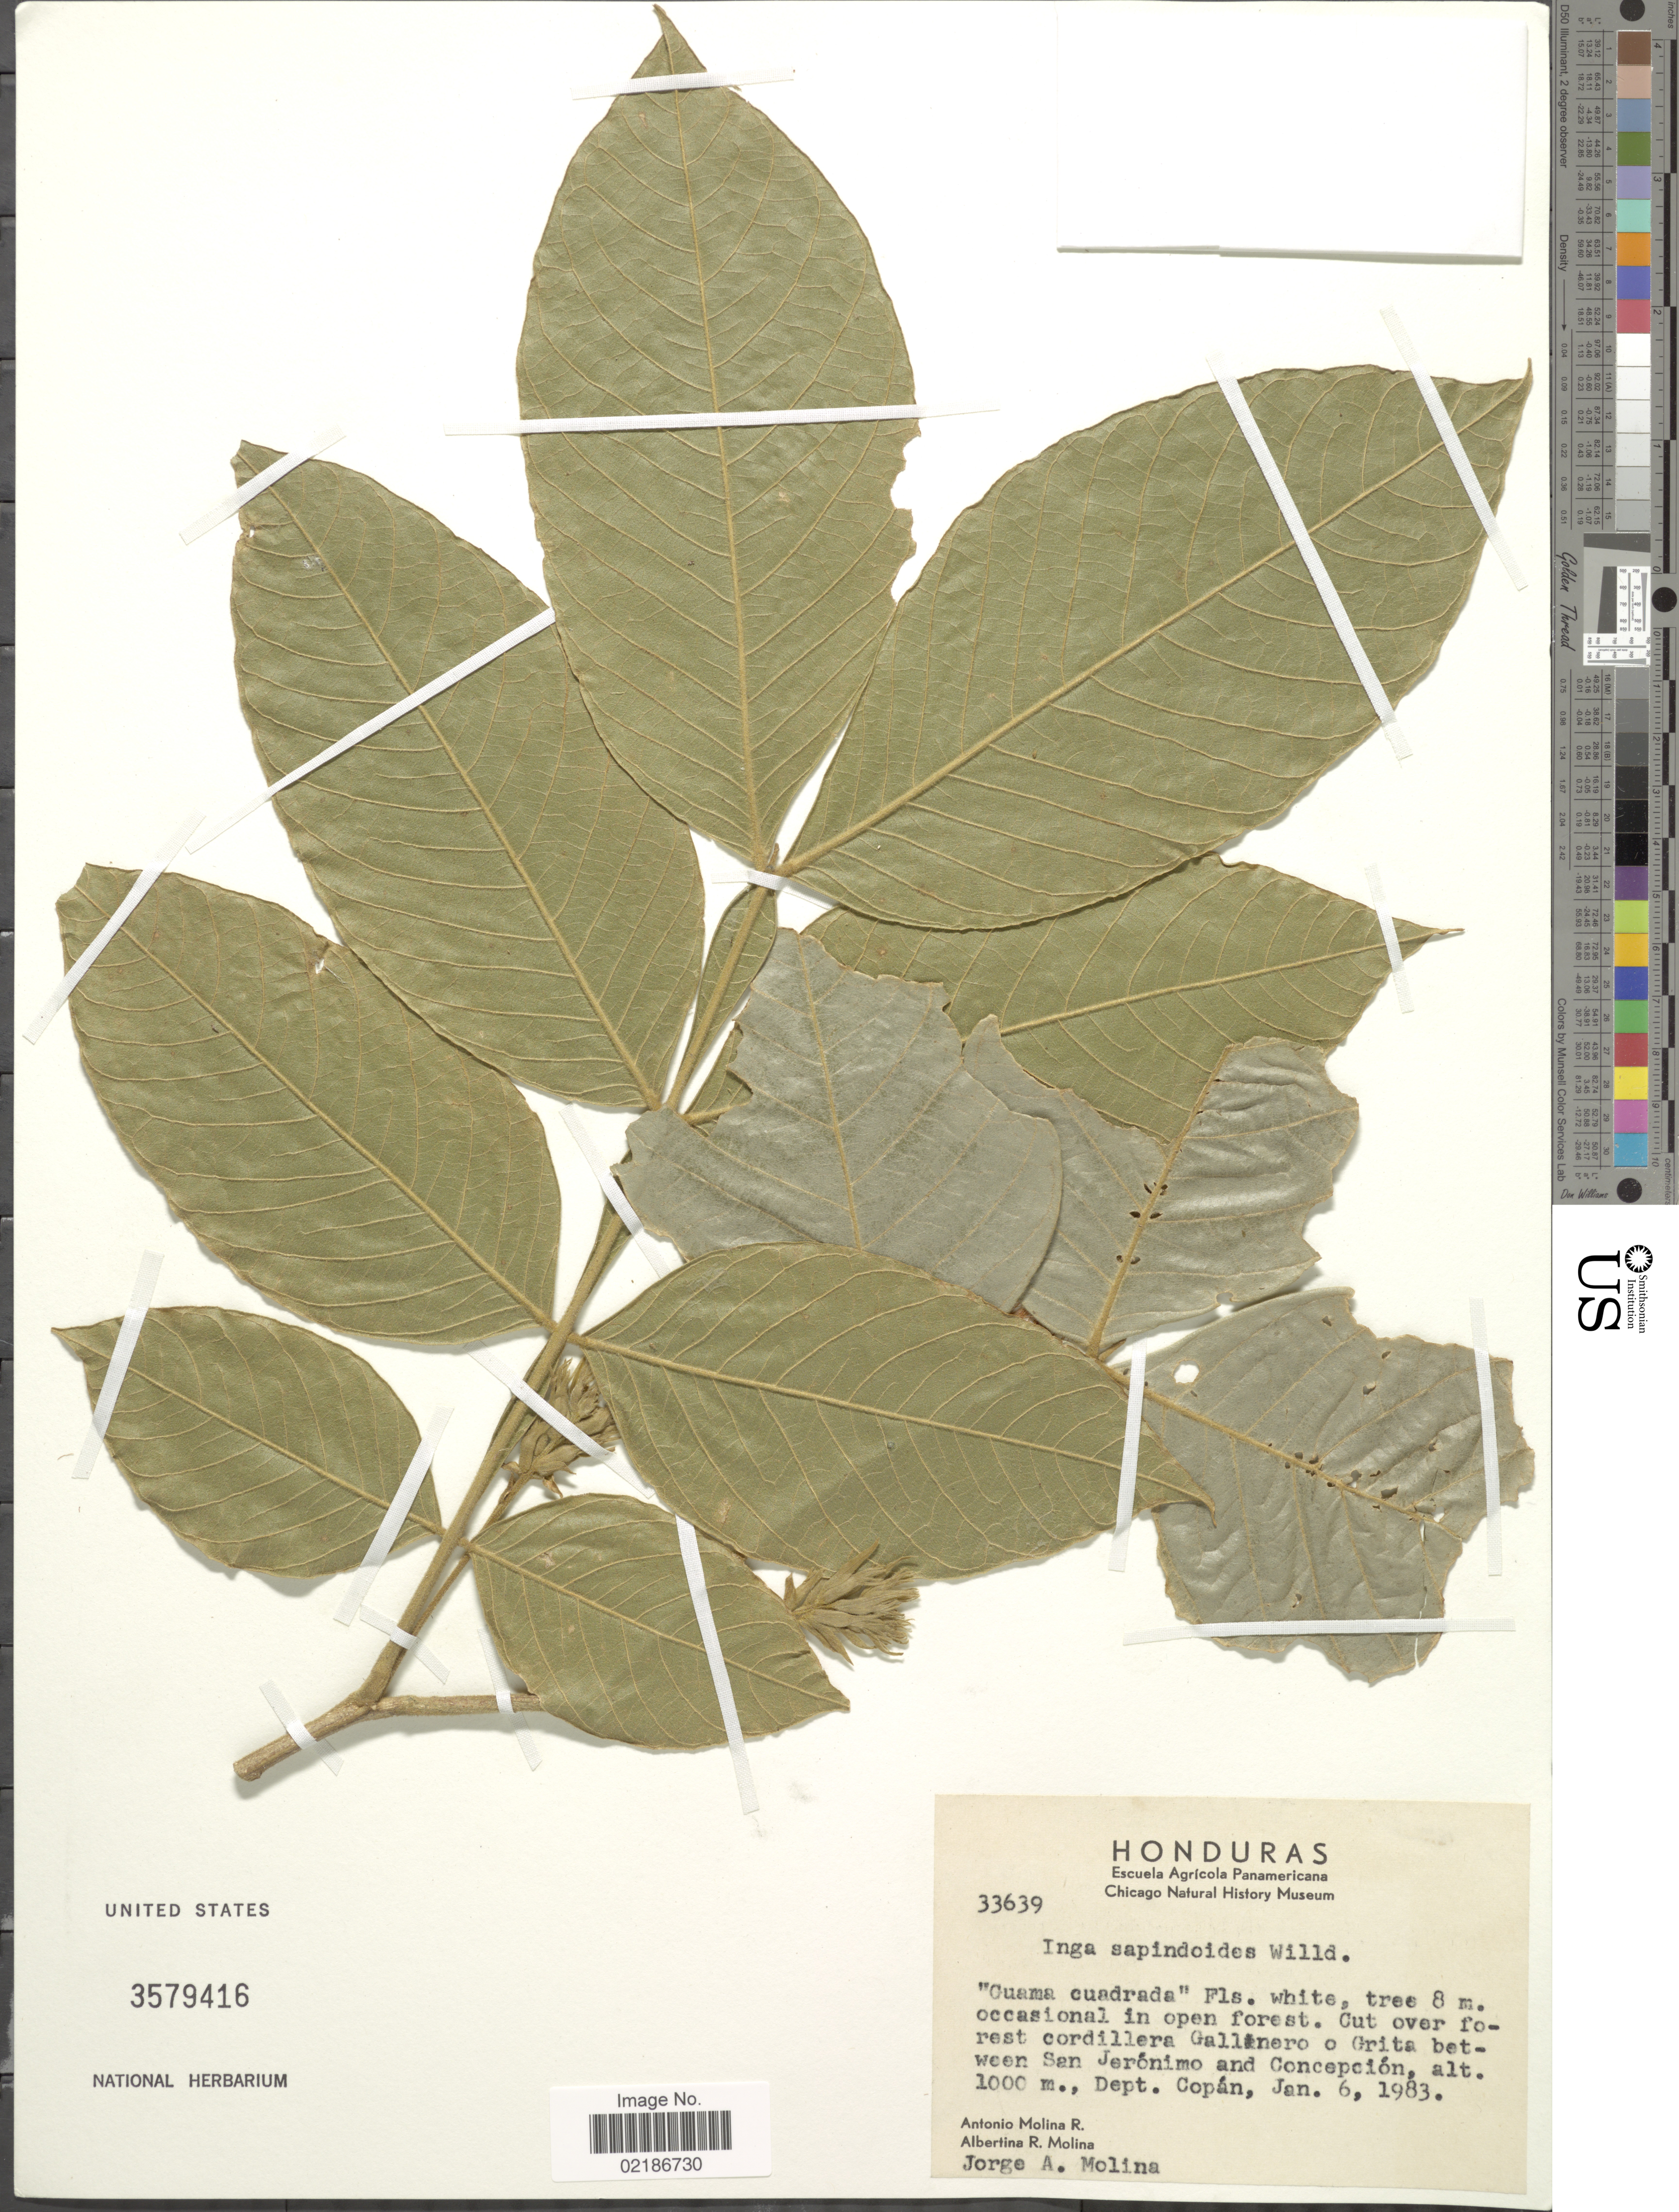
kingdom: Plantae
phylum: Tracheophyta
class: Magnoliopsida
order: Fabales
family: Fabaceae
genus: Inga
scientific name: Inga sapindoides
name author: Willd.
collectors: A. Molina R., A. R. Molina & J. A. Molina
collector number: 33639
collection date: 1983-01-06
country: Honduras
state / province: Copán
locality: Cordillera Gallinero o Grita between San Jeronimo and Concepcion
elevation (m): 1000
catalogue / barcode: US 3579416